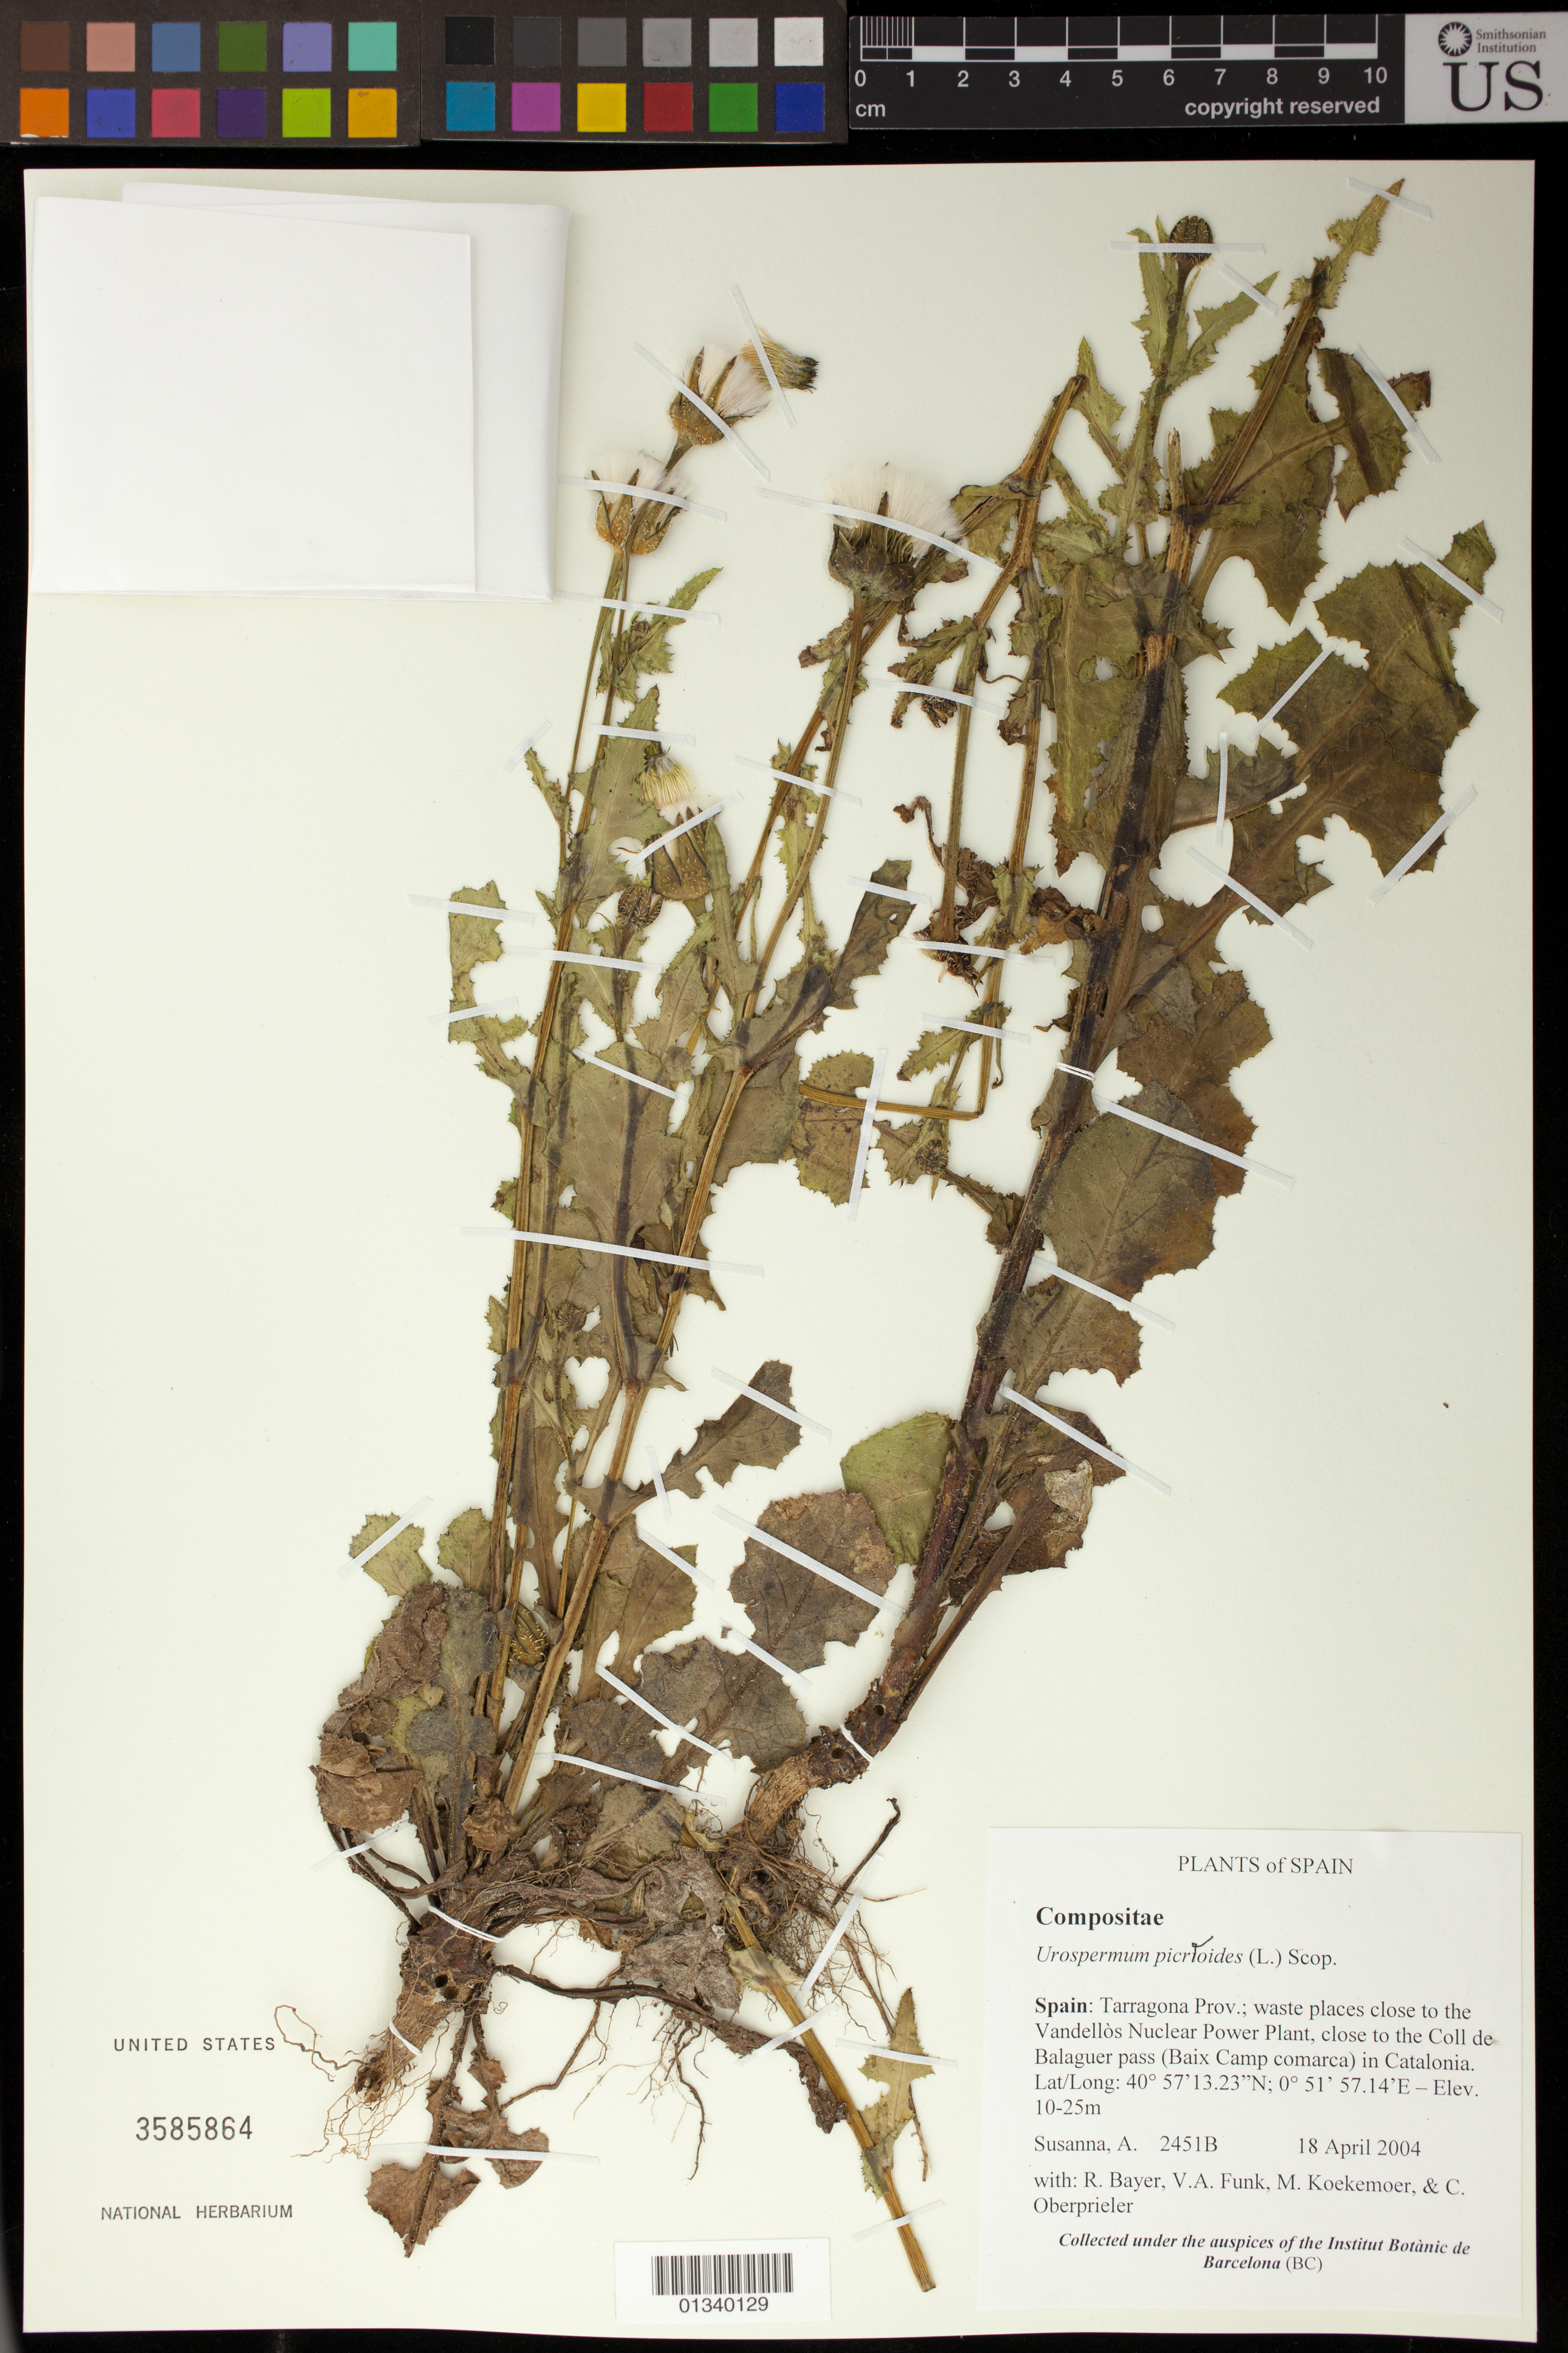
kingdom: Plantae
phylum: Tracheophyta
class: Magnoliopsida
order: Asterales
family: Asteraceae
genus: Urospermum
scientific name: Urospermum picroides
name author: (L.) F.W. Schmidt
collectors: V. Funk, M. Koekemoer & C. Oberprieler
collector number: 2451 B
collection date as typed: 18 April 2004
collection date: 2004-04-18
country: Spain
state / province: Catalunya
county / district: Tarragona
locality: Close to Vandellos Nuclear Power plant, close to the Coll de Balaguer pass (Baiz Camp comarca) in Catalonia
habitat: Waste places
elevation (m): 10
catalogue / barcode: US 3585864